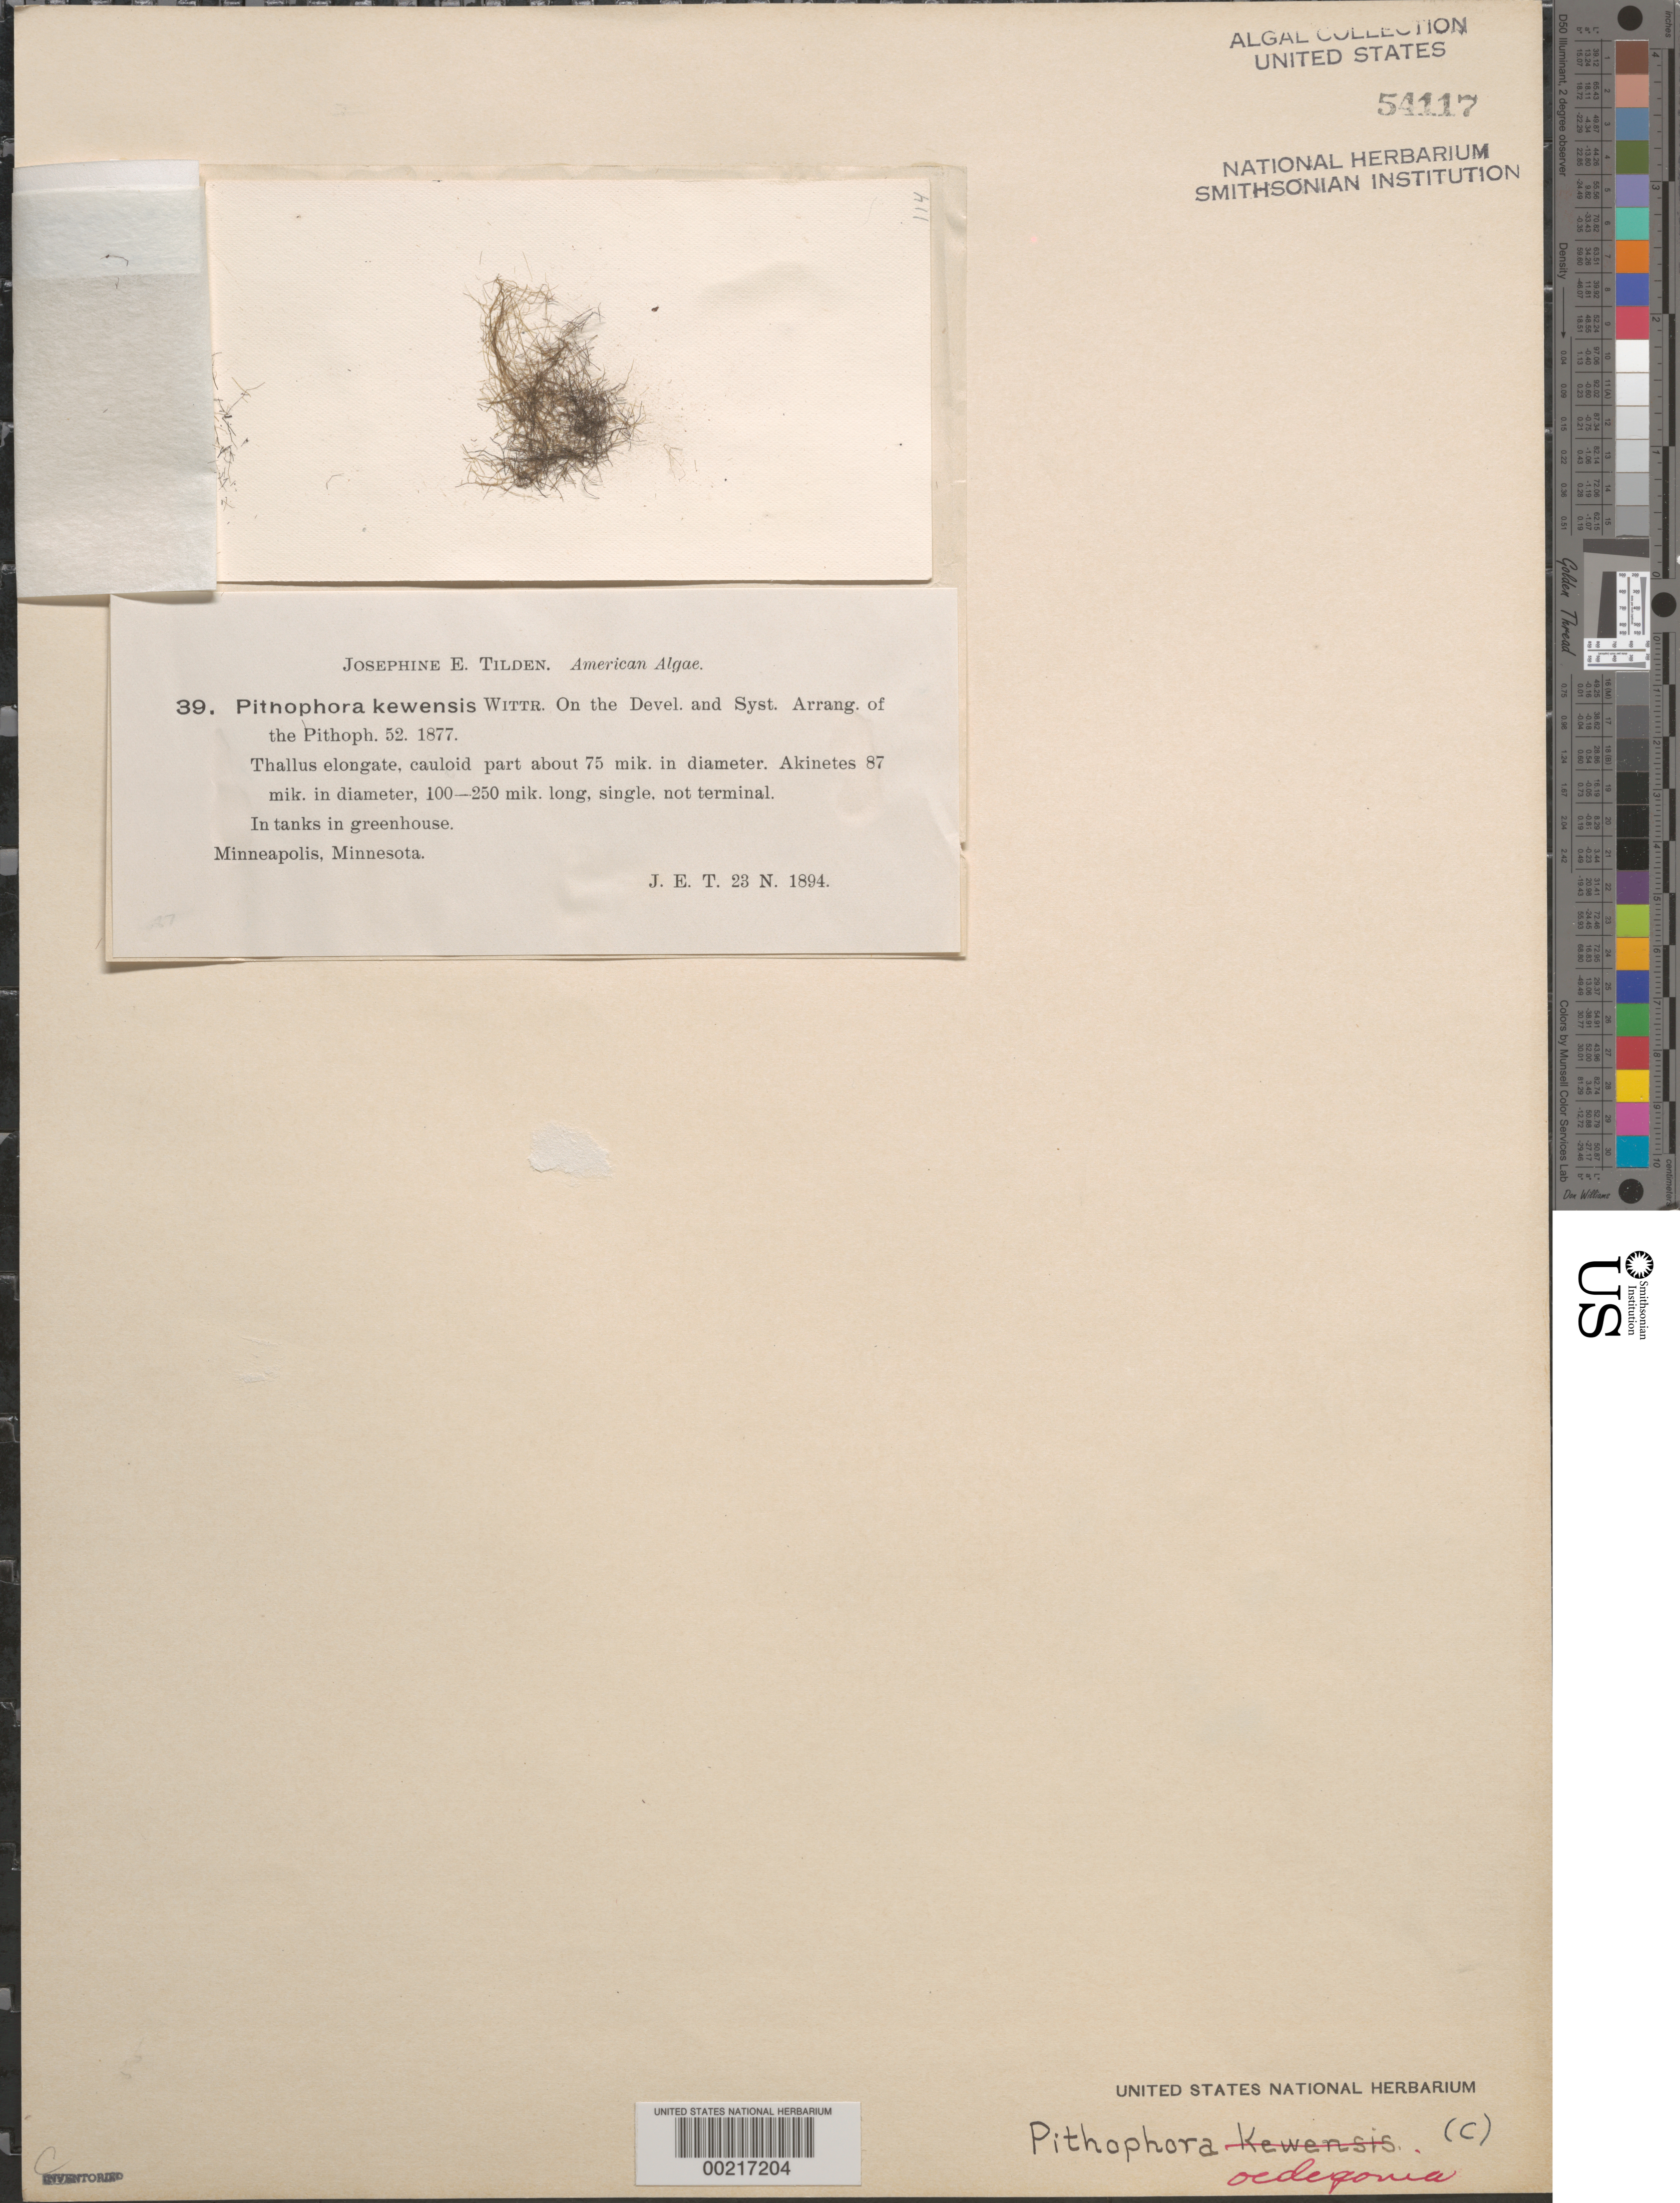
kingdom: Plantae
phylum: Chlorophyta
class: Ulvophyceae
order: Cladophorales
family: Cladophoraceae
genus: Pithophora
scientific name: Pithophora roettleri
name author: (Roth) Wittr.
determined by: Algae name updating Project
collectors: J. E. Tilden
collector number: JET 39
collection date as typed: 23 Nov 1894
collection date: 1894-11-23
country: United States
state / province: Minnesota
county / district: Hennepin County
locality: Minneapolis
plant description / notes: Tilden, American Algae, as Pithophora pikewensis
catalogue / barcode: US 54117